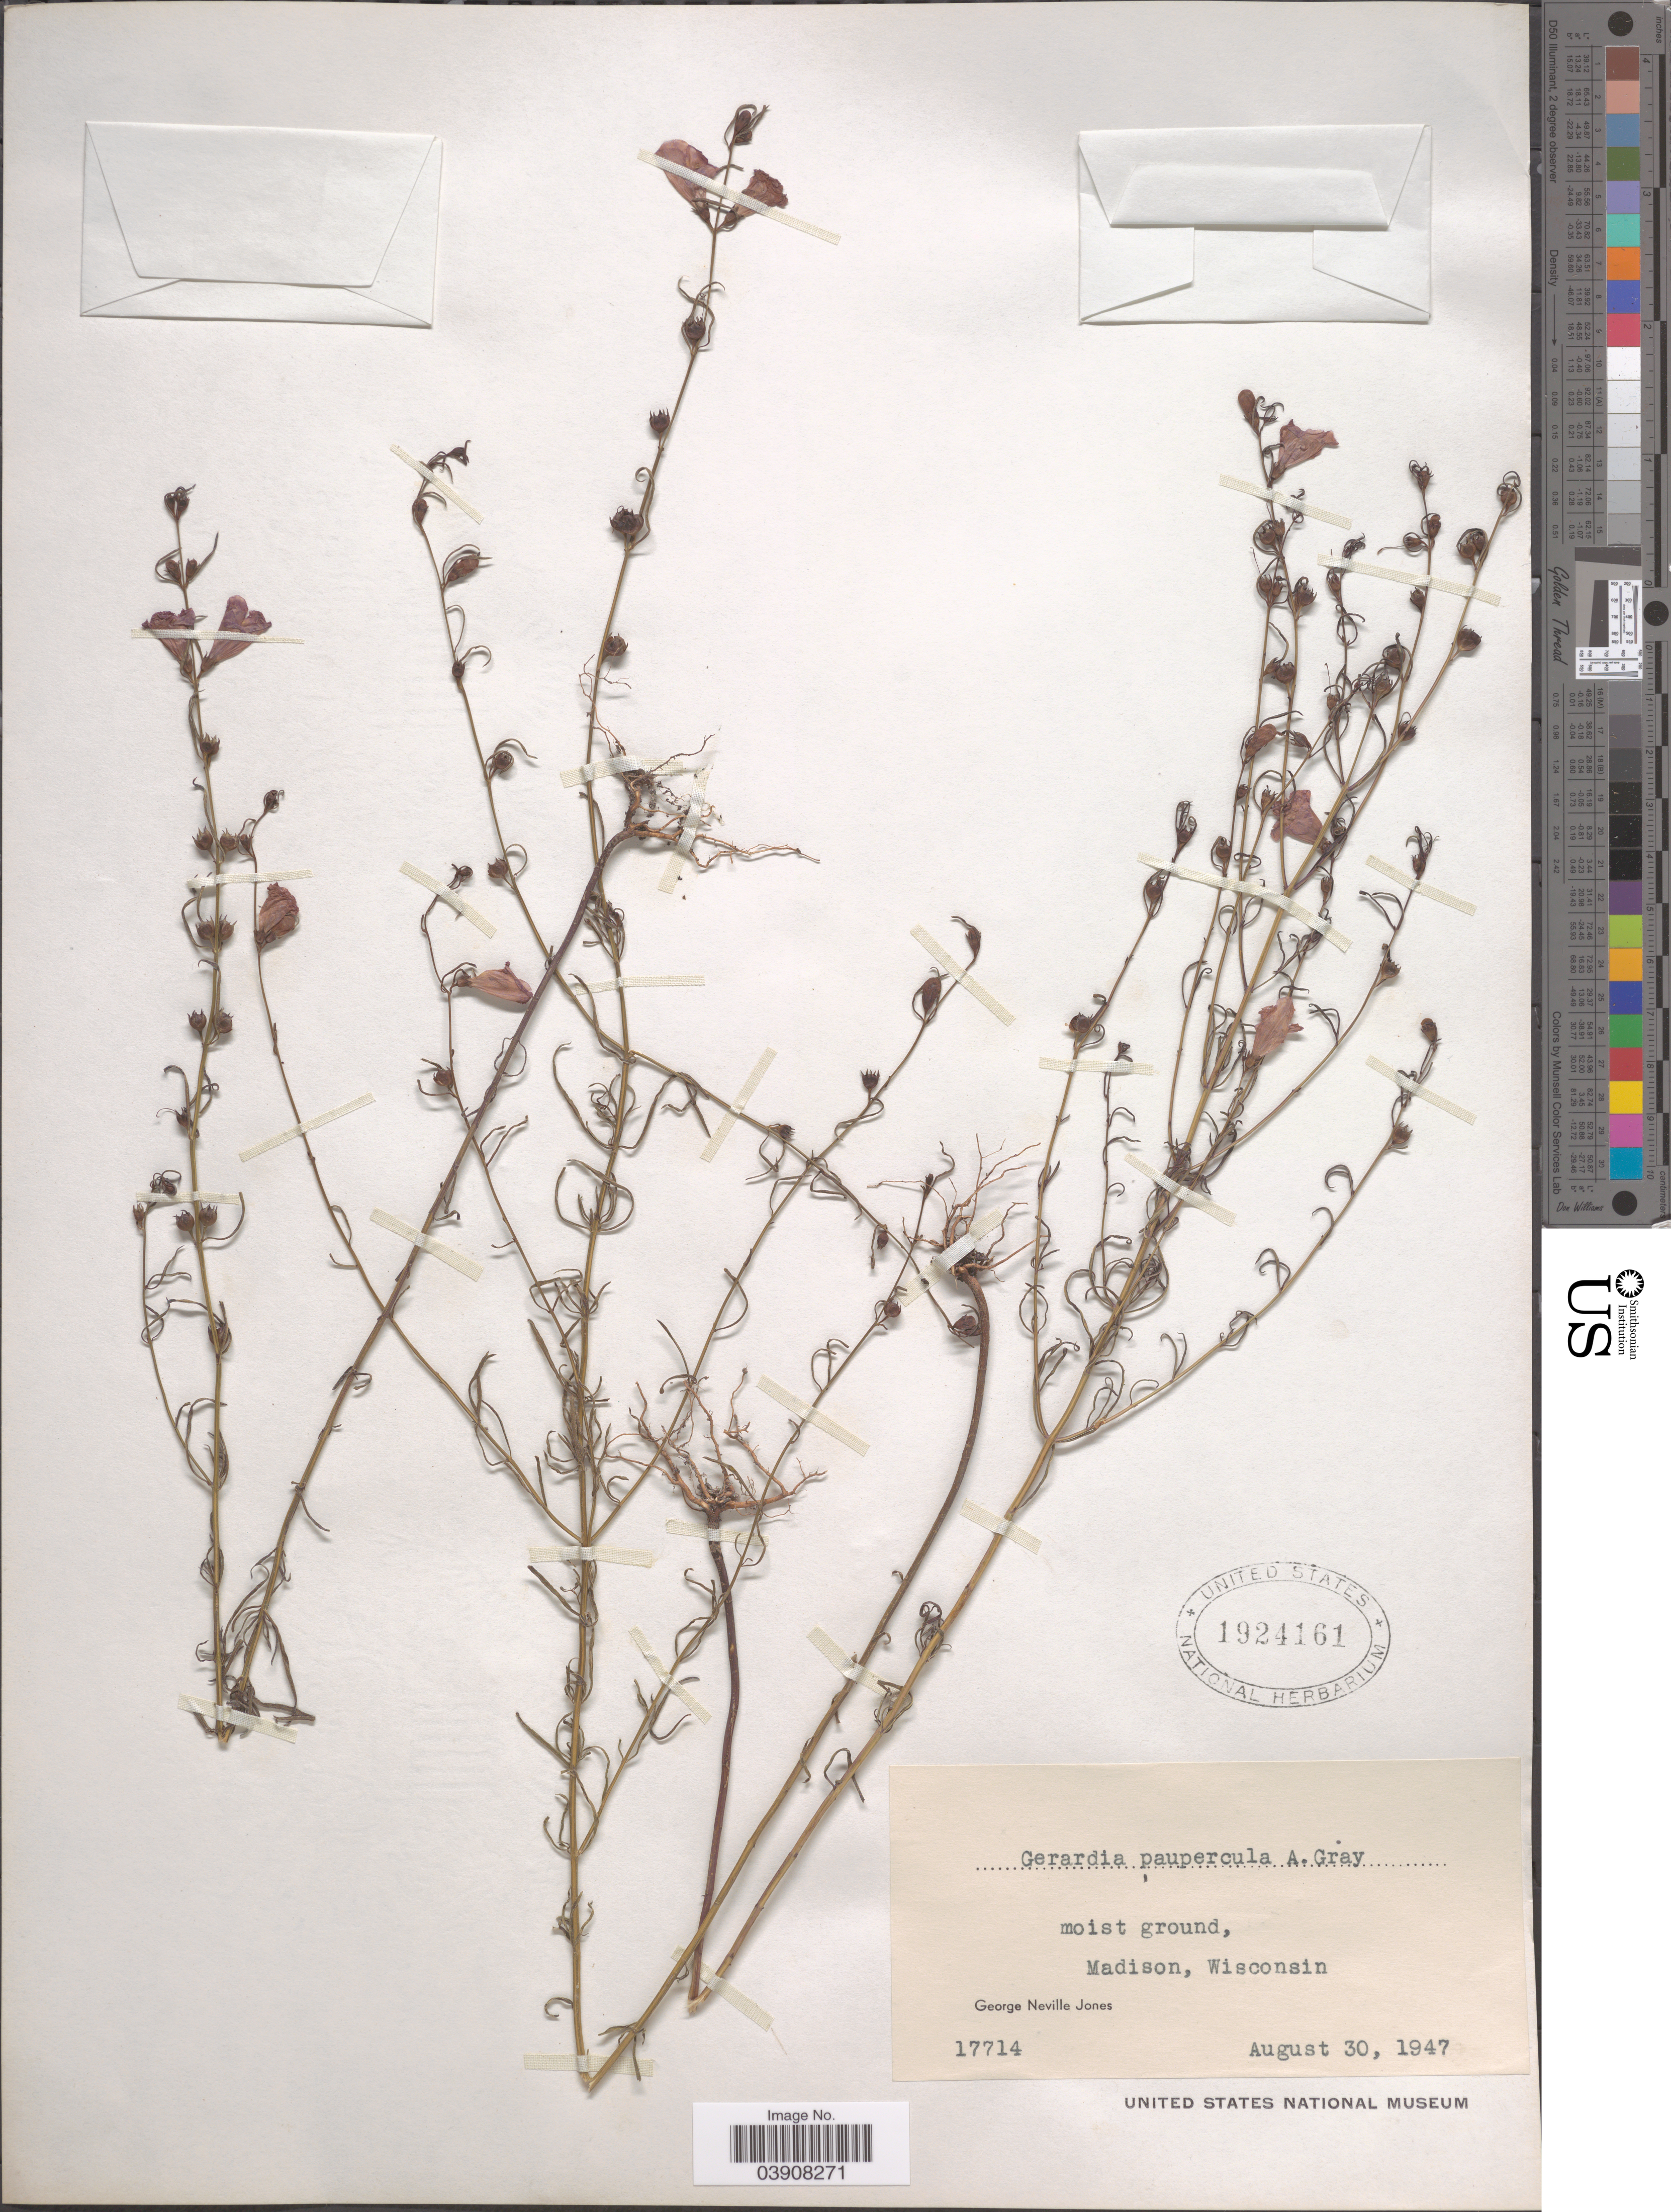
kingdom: Plantae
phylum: Tracheophyta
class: Magnoliopsida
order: Lamiales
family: Orobanchaceae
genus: Agalinis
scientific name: Agalinis paupercula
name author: (A. Gray) Britton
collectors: G. N. Jones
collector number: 17714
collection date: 1947-08-30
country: United States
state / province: Wisconsin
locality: Madison.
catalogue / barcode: US 1924161